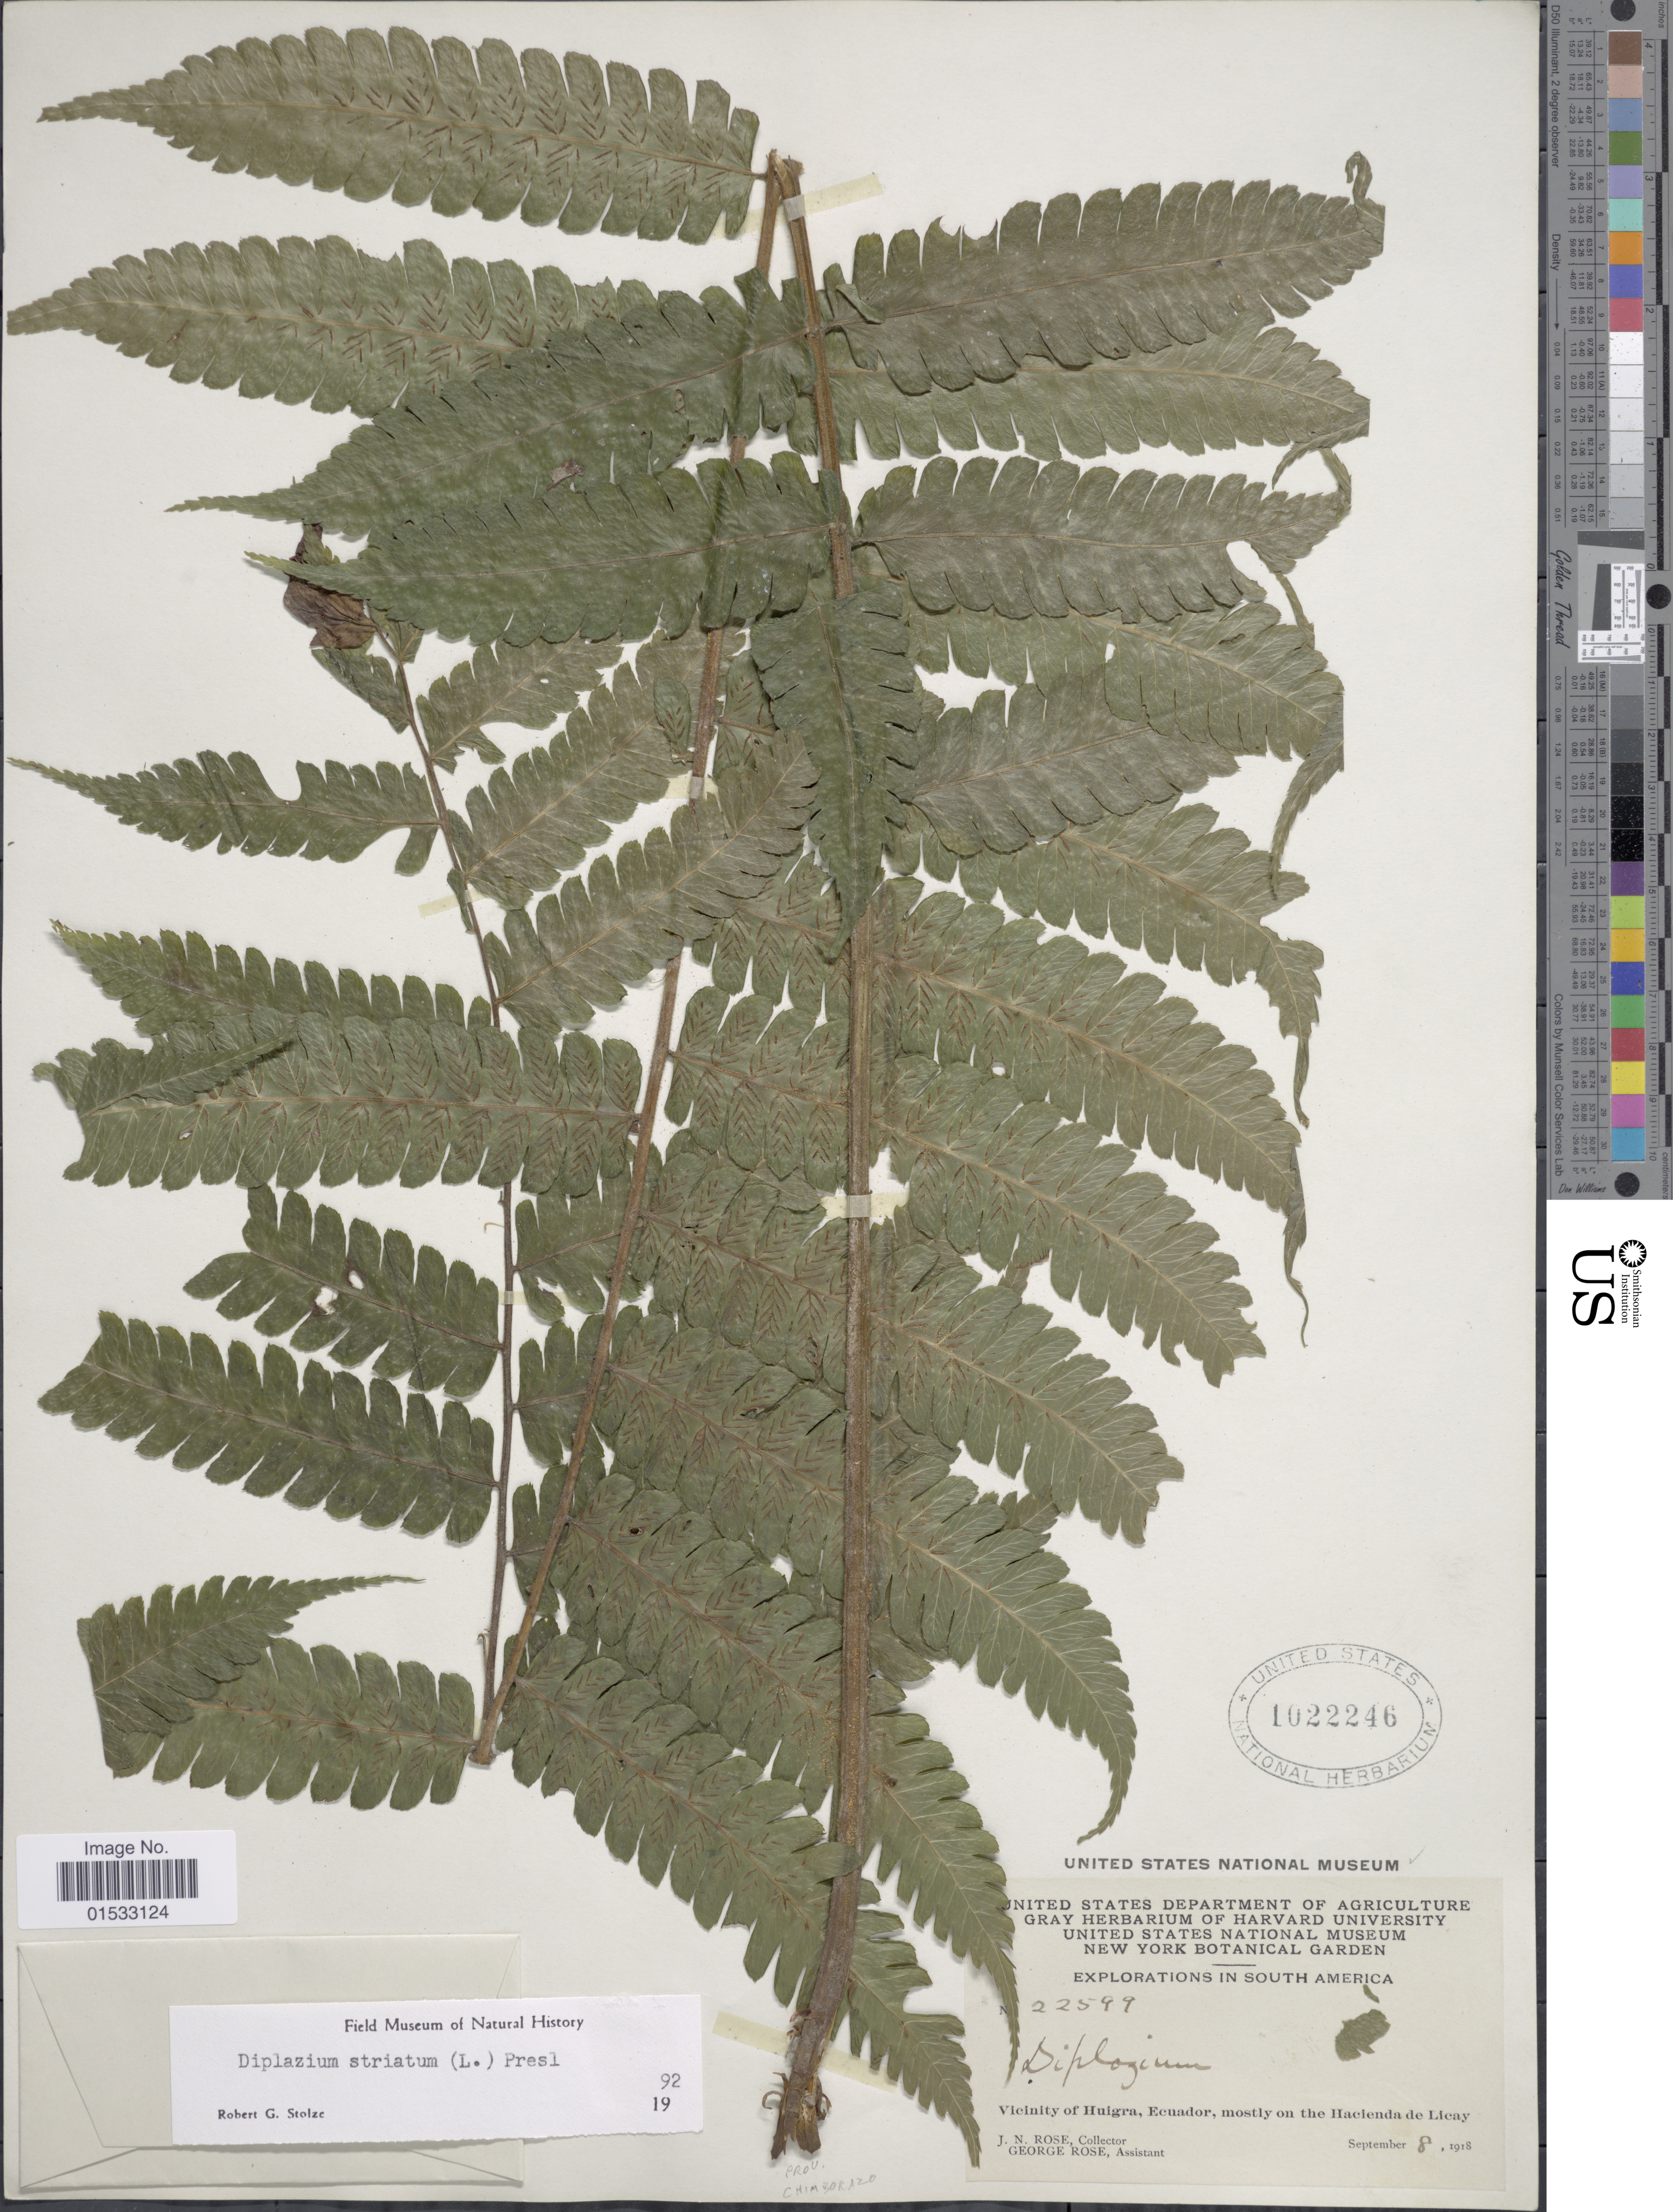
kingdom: Plantae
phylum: Tracheophyta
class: Polypodiopsida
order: Polypodiales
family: Athyriaceae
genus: Diplazium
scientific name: Diplazium striatum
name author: (L.) C. Presl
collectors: J. N. Rose & G. Rose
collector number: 22599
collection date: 1918-09-08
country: Ecuador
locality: Vicinity of Huigra, mostly on the Hacienda de Licay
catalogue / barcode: US 1022246